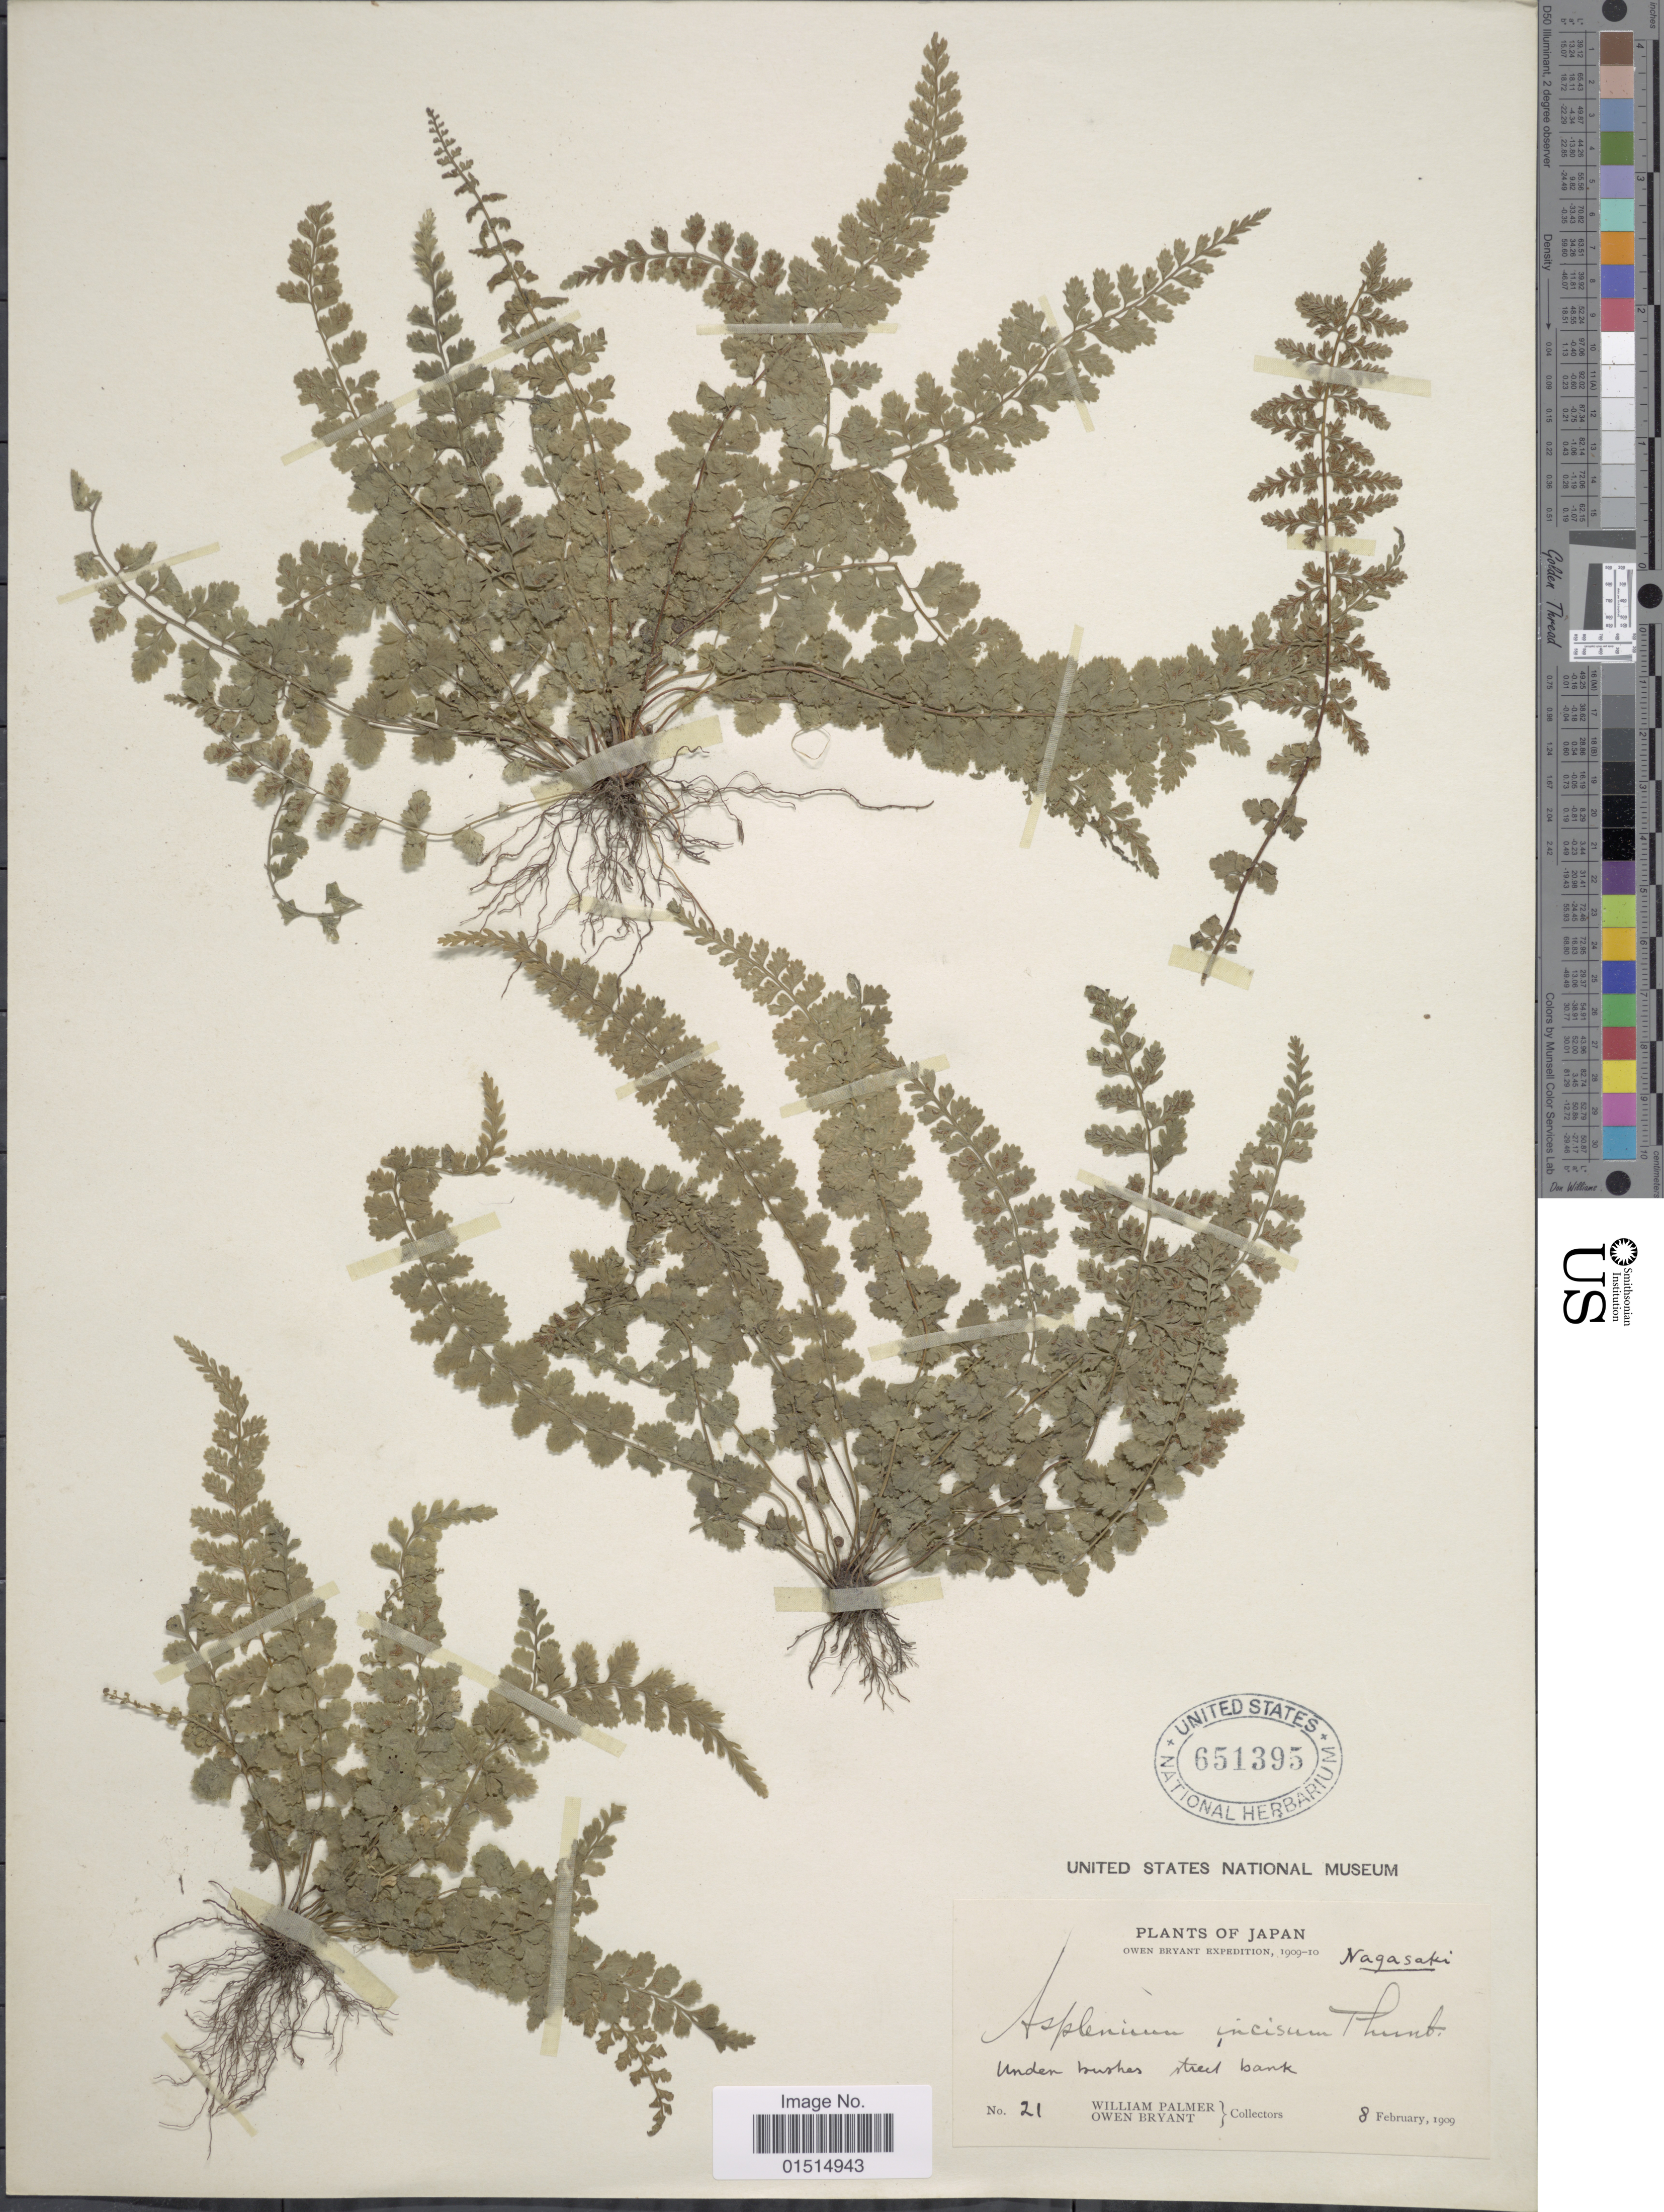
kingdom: Plantae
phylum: Tracheophyta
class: Polypodiopsida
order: Polypodiales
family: Aspleniaceae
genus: Asplenium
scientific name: Asplenium incisum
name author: Thunb.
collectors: W. Palmer & O. Bryant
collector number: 21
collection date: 1909-02-08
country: Japan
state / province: Nagasaki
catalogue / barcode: US 651395